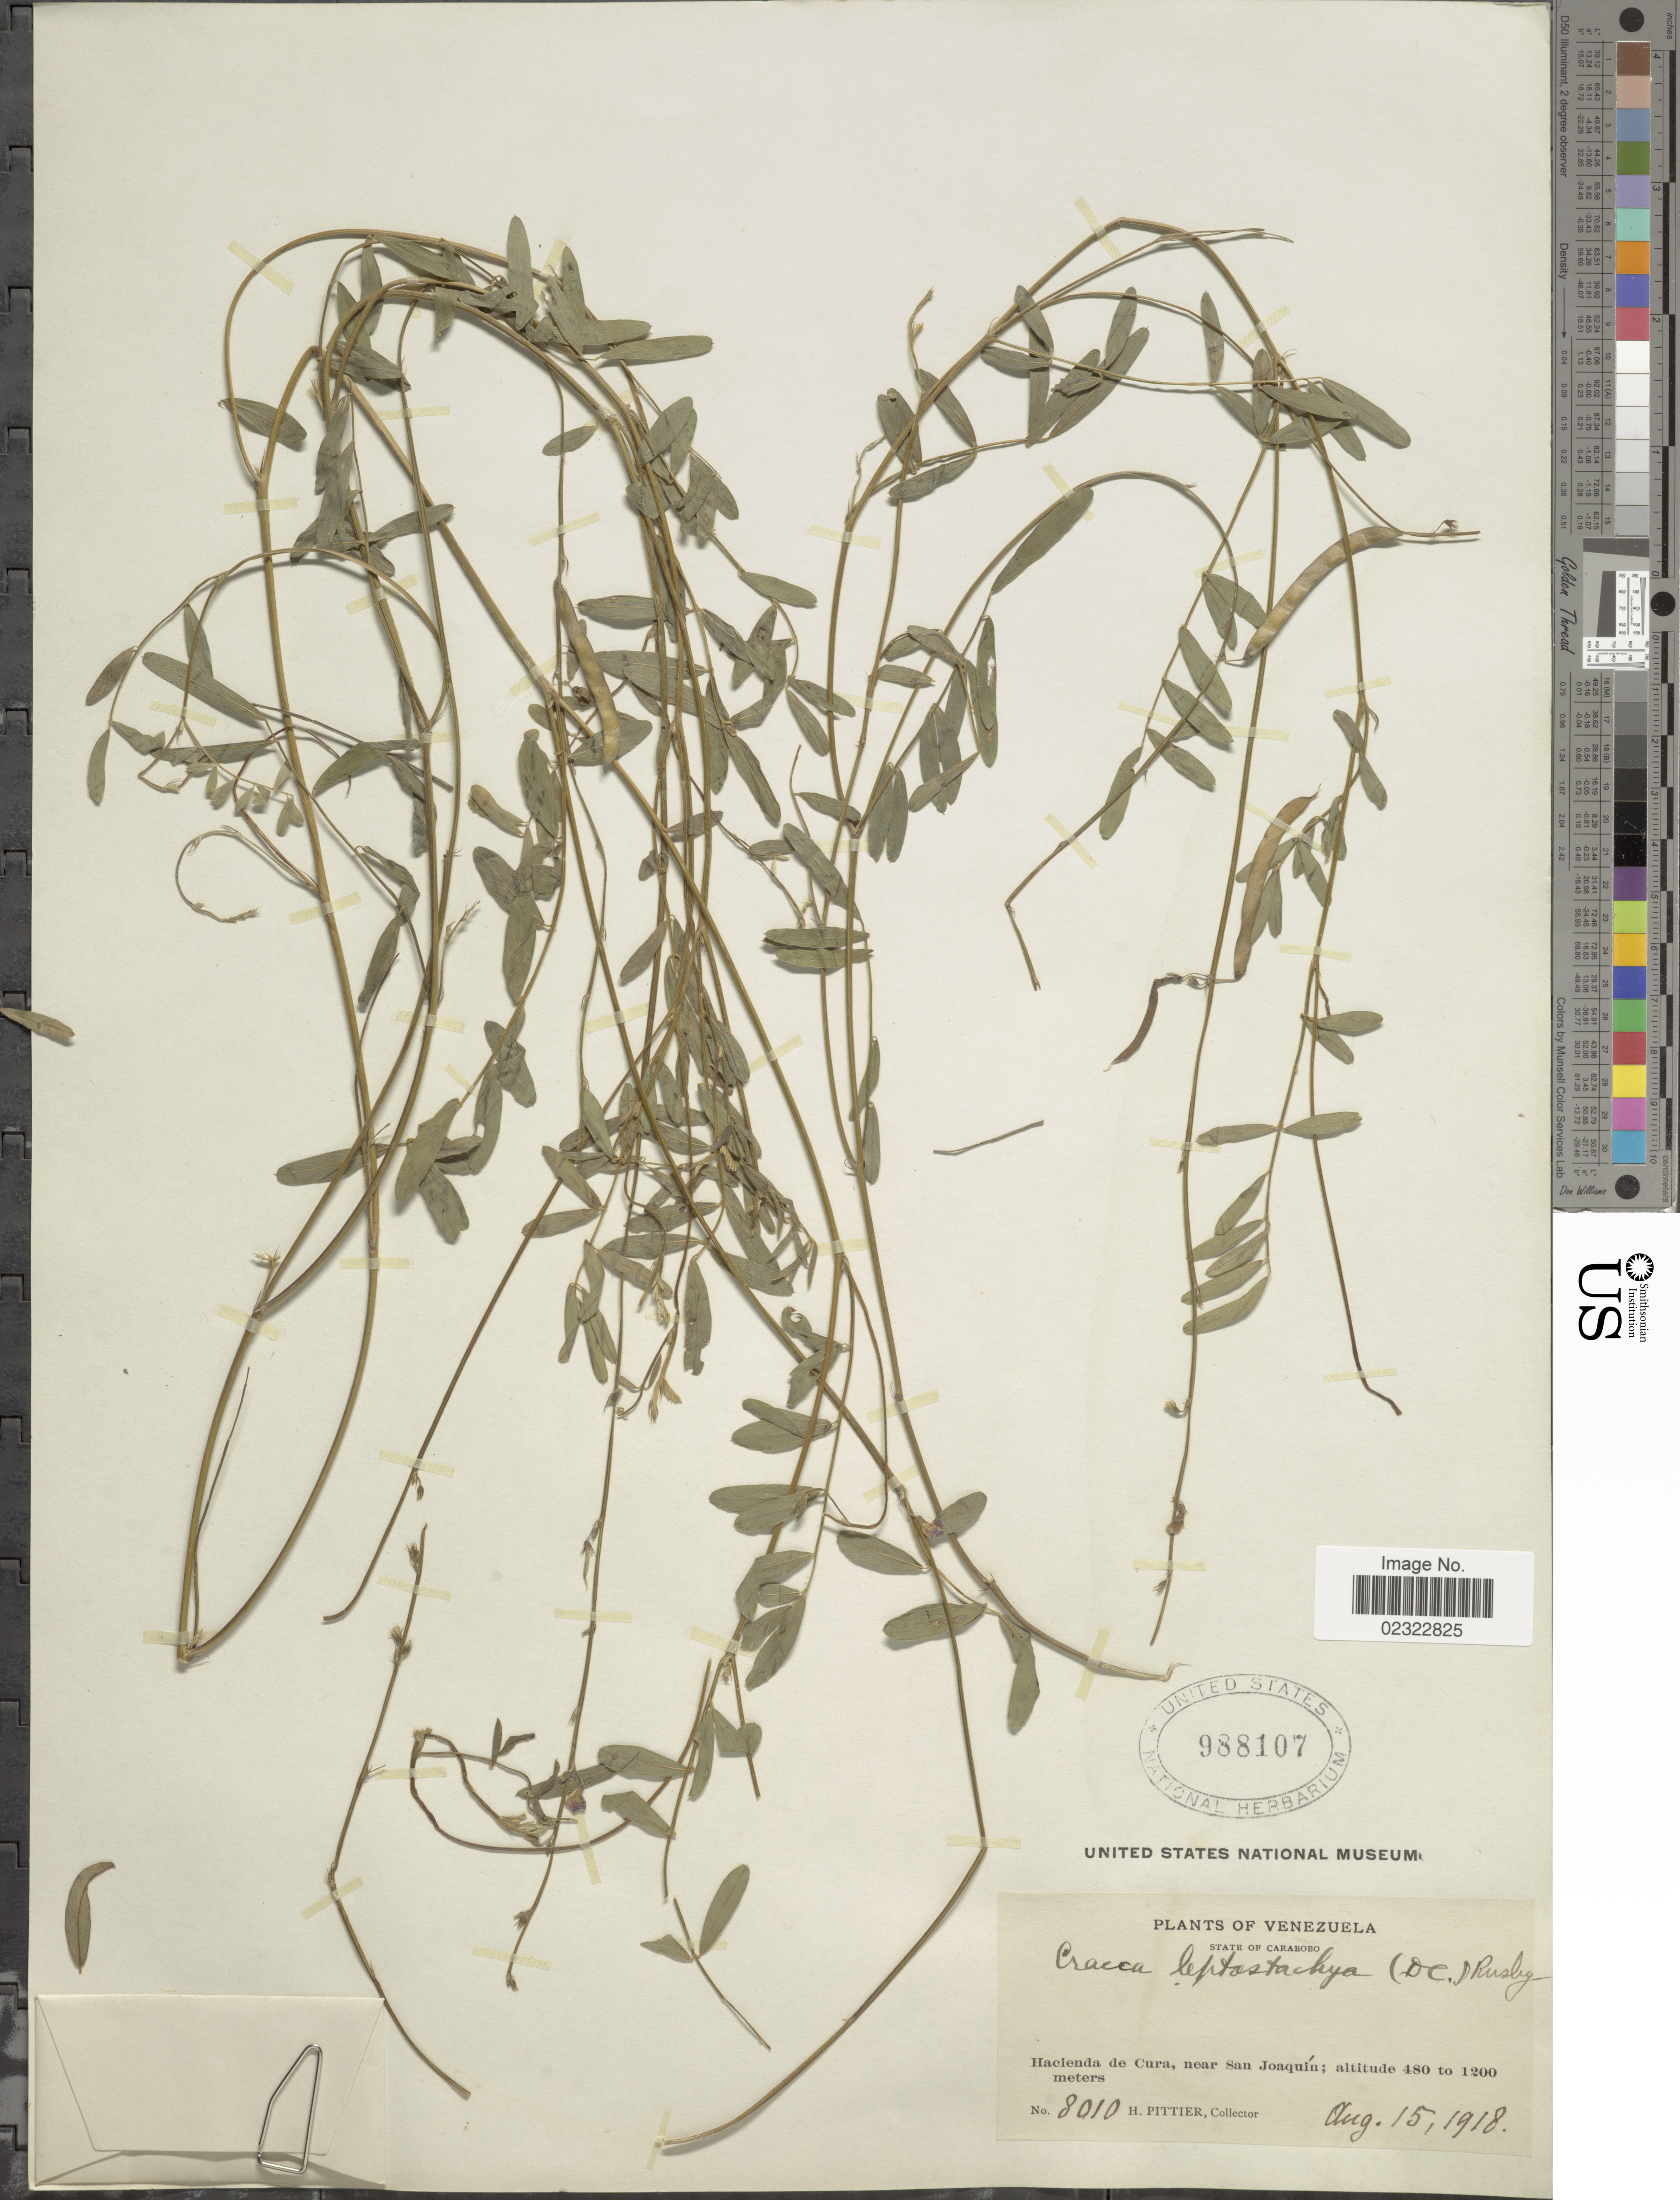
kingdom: Plantae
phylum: Tracheophyta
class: Magnoliopsida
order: Fabales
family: Fabaceae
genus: Tephrosia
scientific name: Tephrosia leptostachya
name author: DC.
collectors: H. F. Pittier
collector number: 8010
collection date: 1918-08-15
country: Venezuela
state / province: Carabobo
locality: State of Carabobo, Hacienda de Cura, near San Joaquin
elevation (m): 480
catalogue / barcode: US 988107